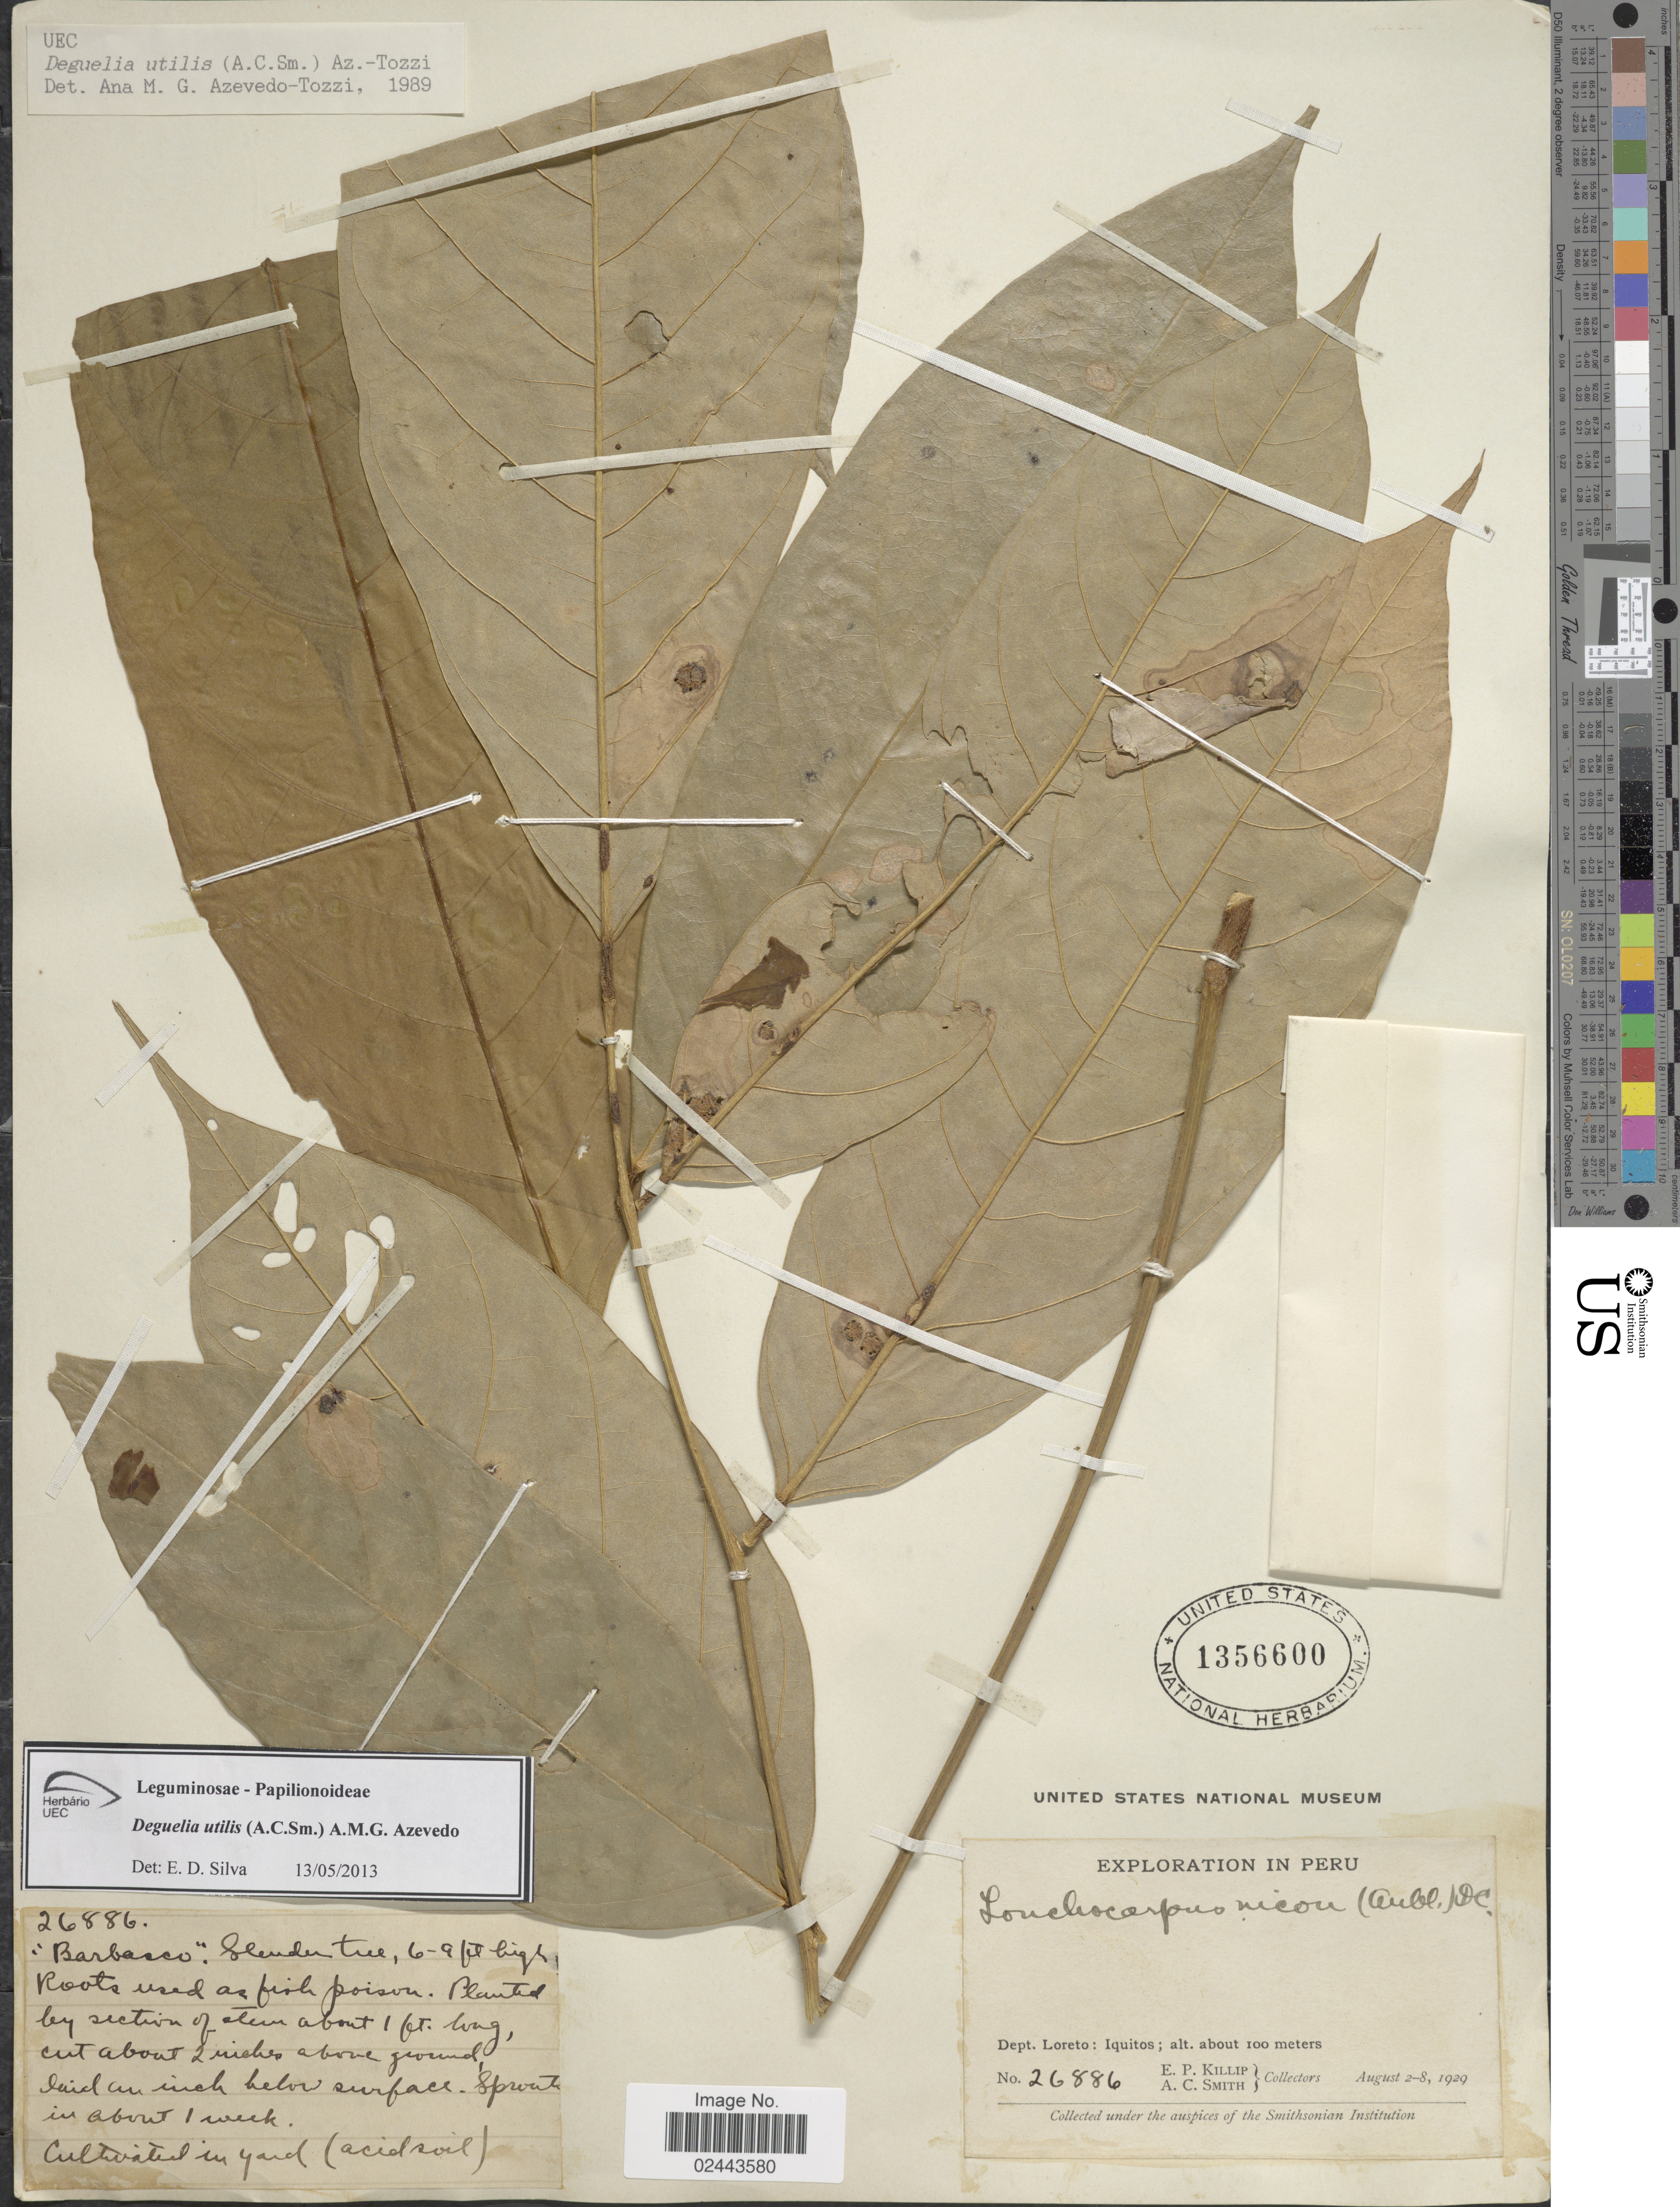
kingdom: Plantae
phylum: Tracheophyta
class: Magnoliopsida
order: Fabales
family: Fabaceae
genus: Deguelia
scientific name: Deguelia utilis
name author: (A.C. Sm.) A.M.G. Azevedo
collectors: E. P. Killip & A. C. Smith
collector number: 26886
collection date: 1929-08-02/1929-08-08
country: Peru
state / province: Loreto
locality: Iquitos, in yard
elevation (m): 100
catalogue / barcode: US 1356600